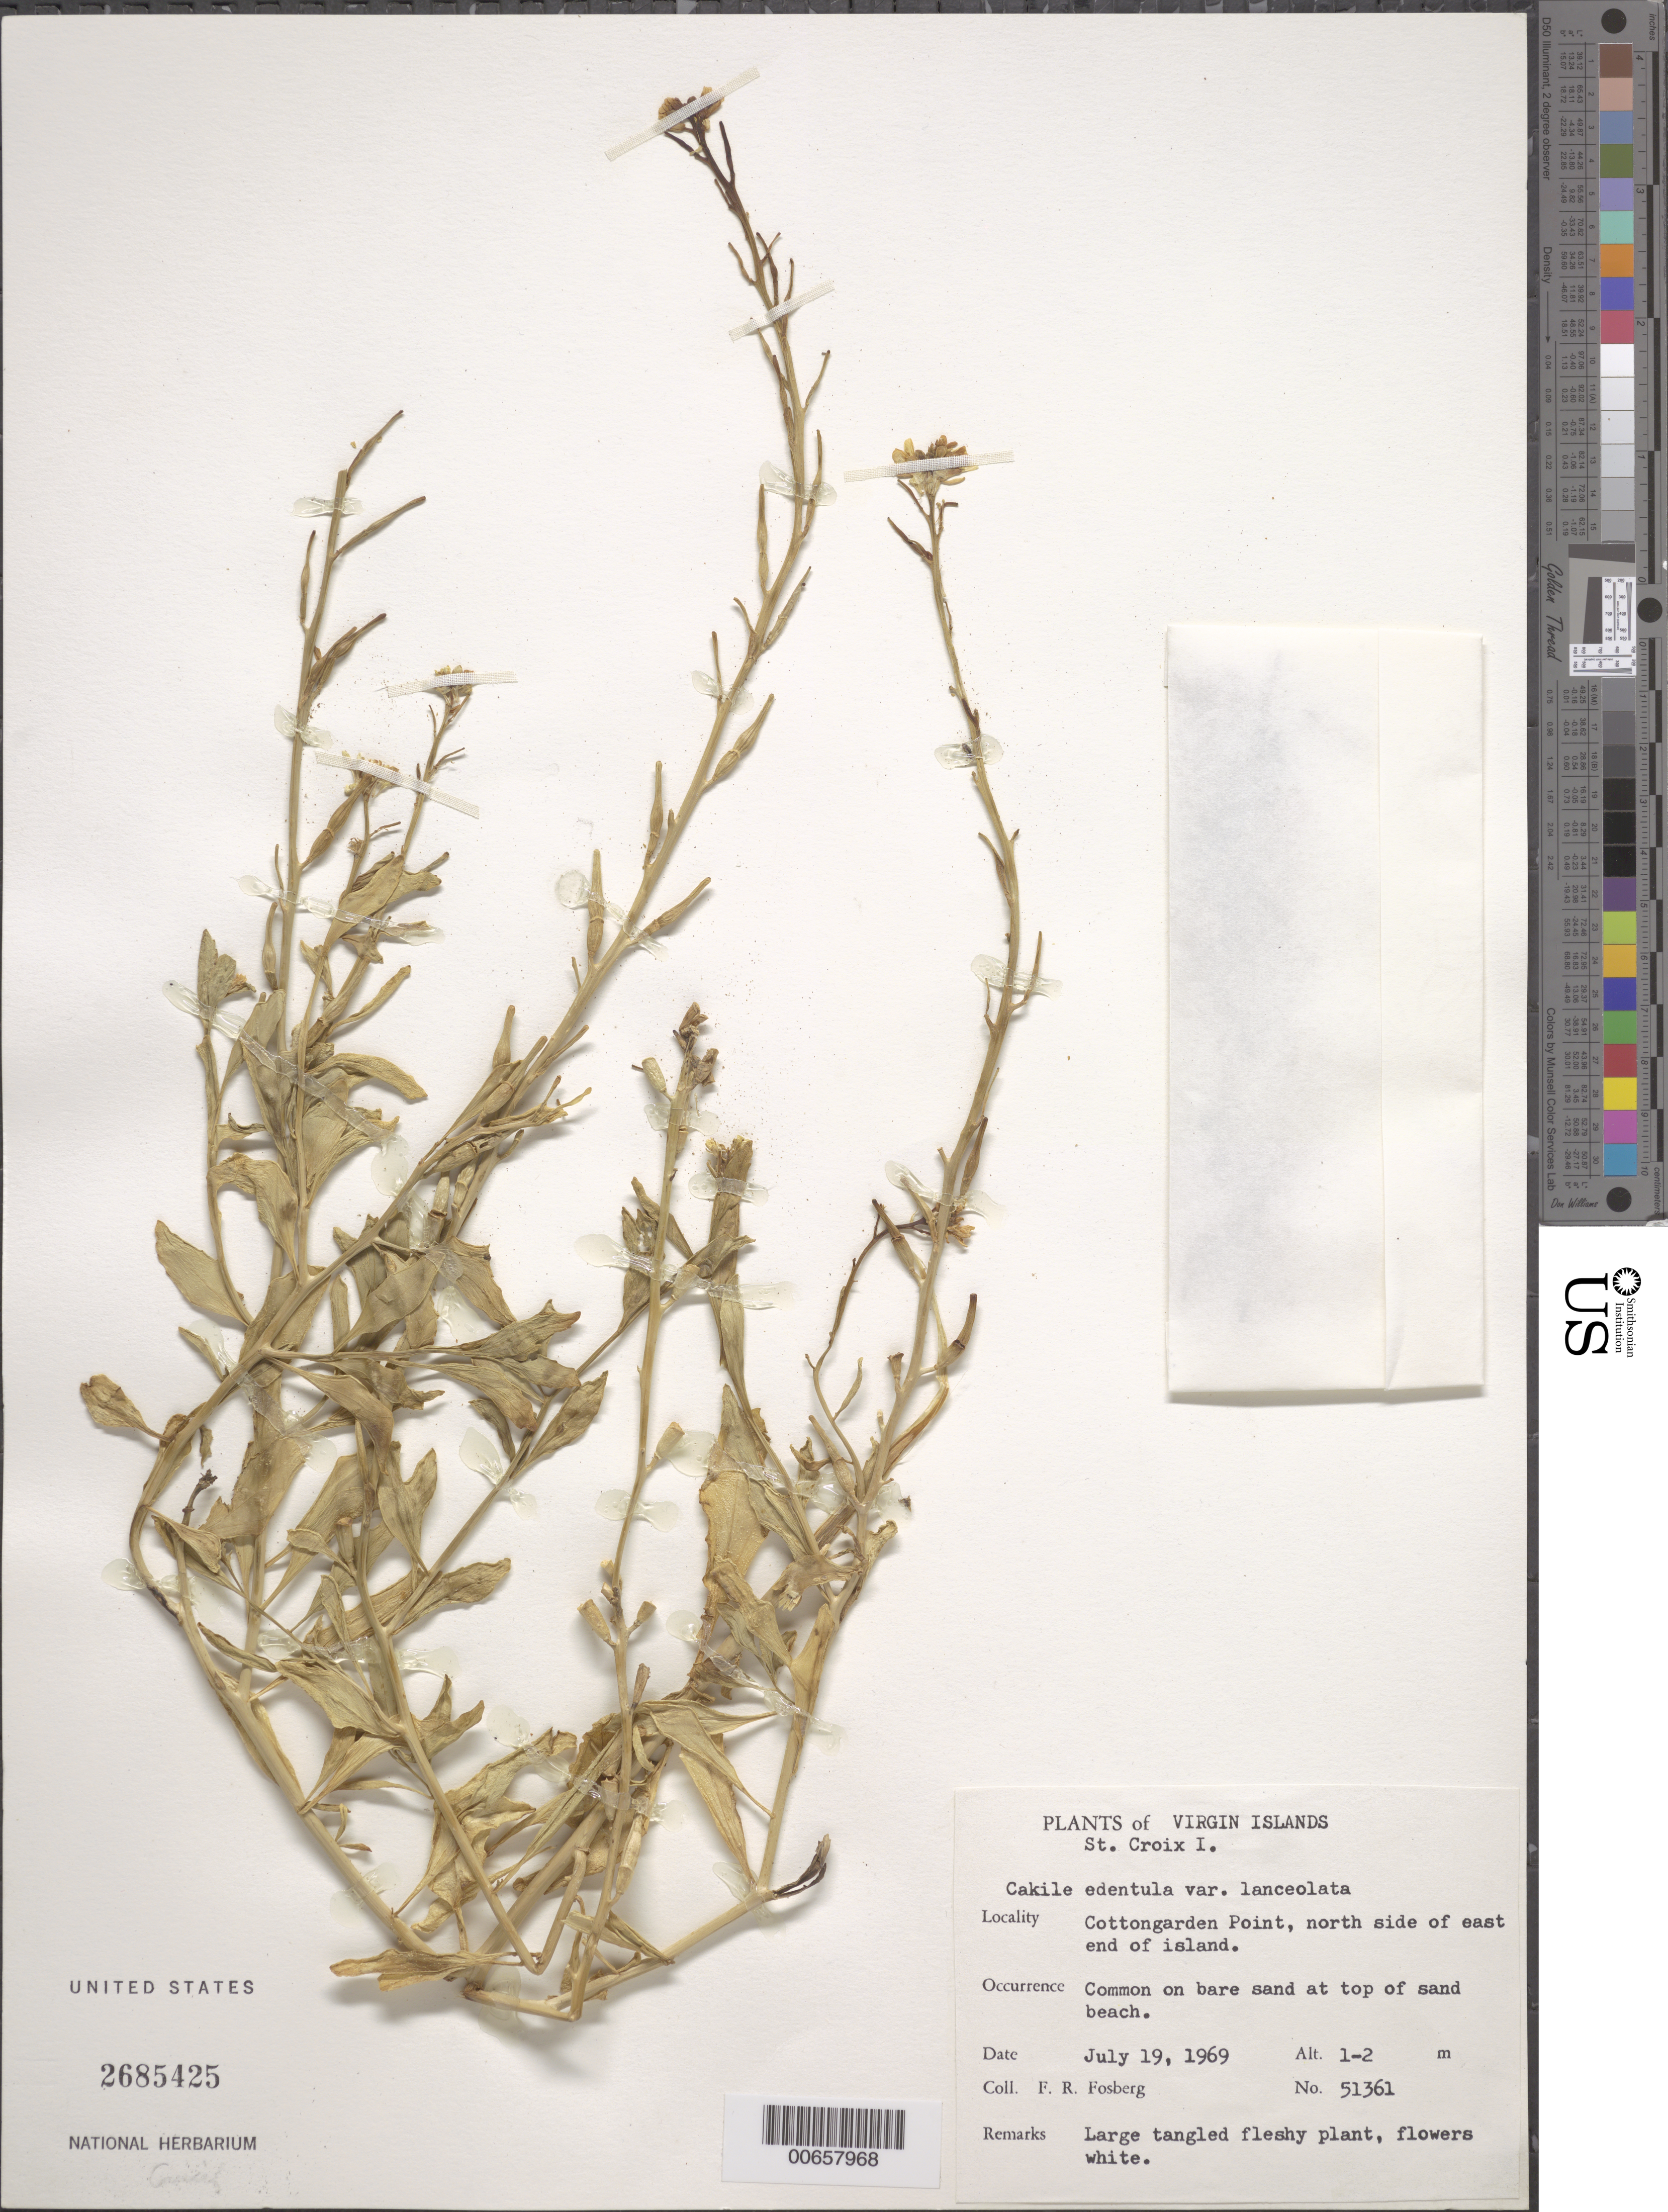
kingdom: Plantae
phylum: Tracheophyta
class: Magnoliopsida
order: Brassicales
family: Brassicaceae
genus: Cakile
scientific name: Cakile edentula var. lanceolata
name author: (Willd.) O.E. Schulz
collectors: F. R. Fosberg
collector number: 51361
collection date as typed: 19 Jul 1969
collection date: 1969-07-19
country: U.S. Virgin Islands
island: St. Croix Island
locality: Cottongarden Point, N side of E end of island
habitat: On bare sand at top of sand beach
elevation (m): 1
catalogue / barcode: US 2685425